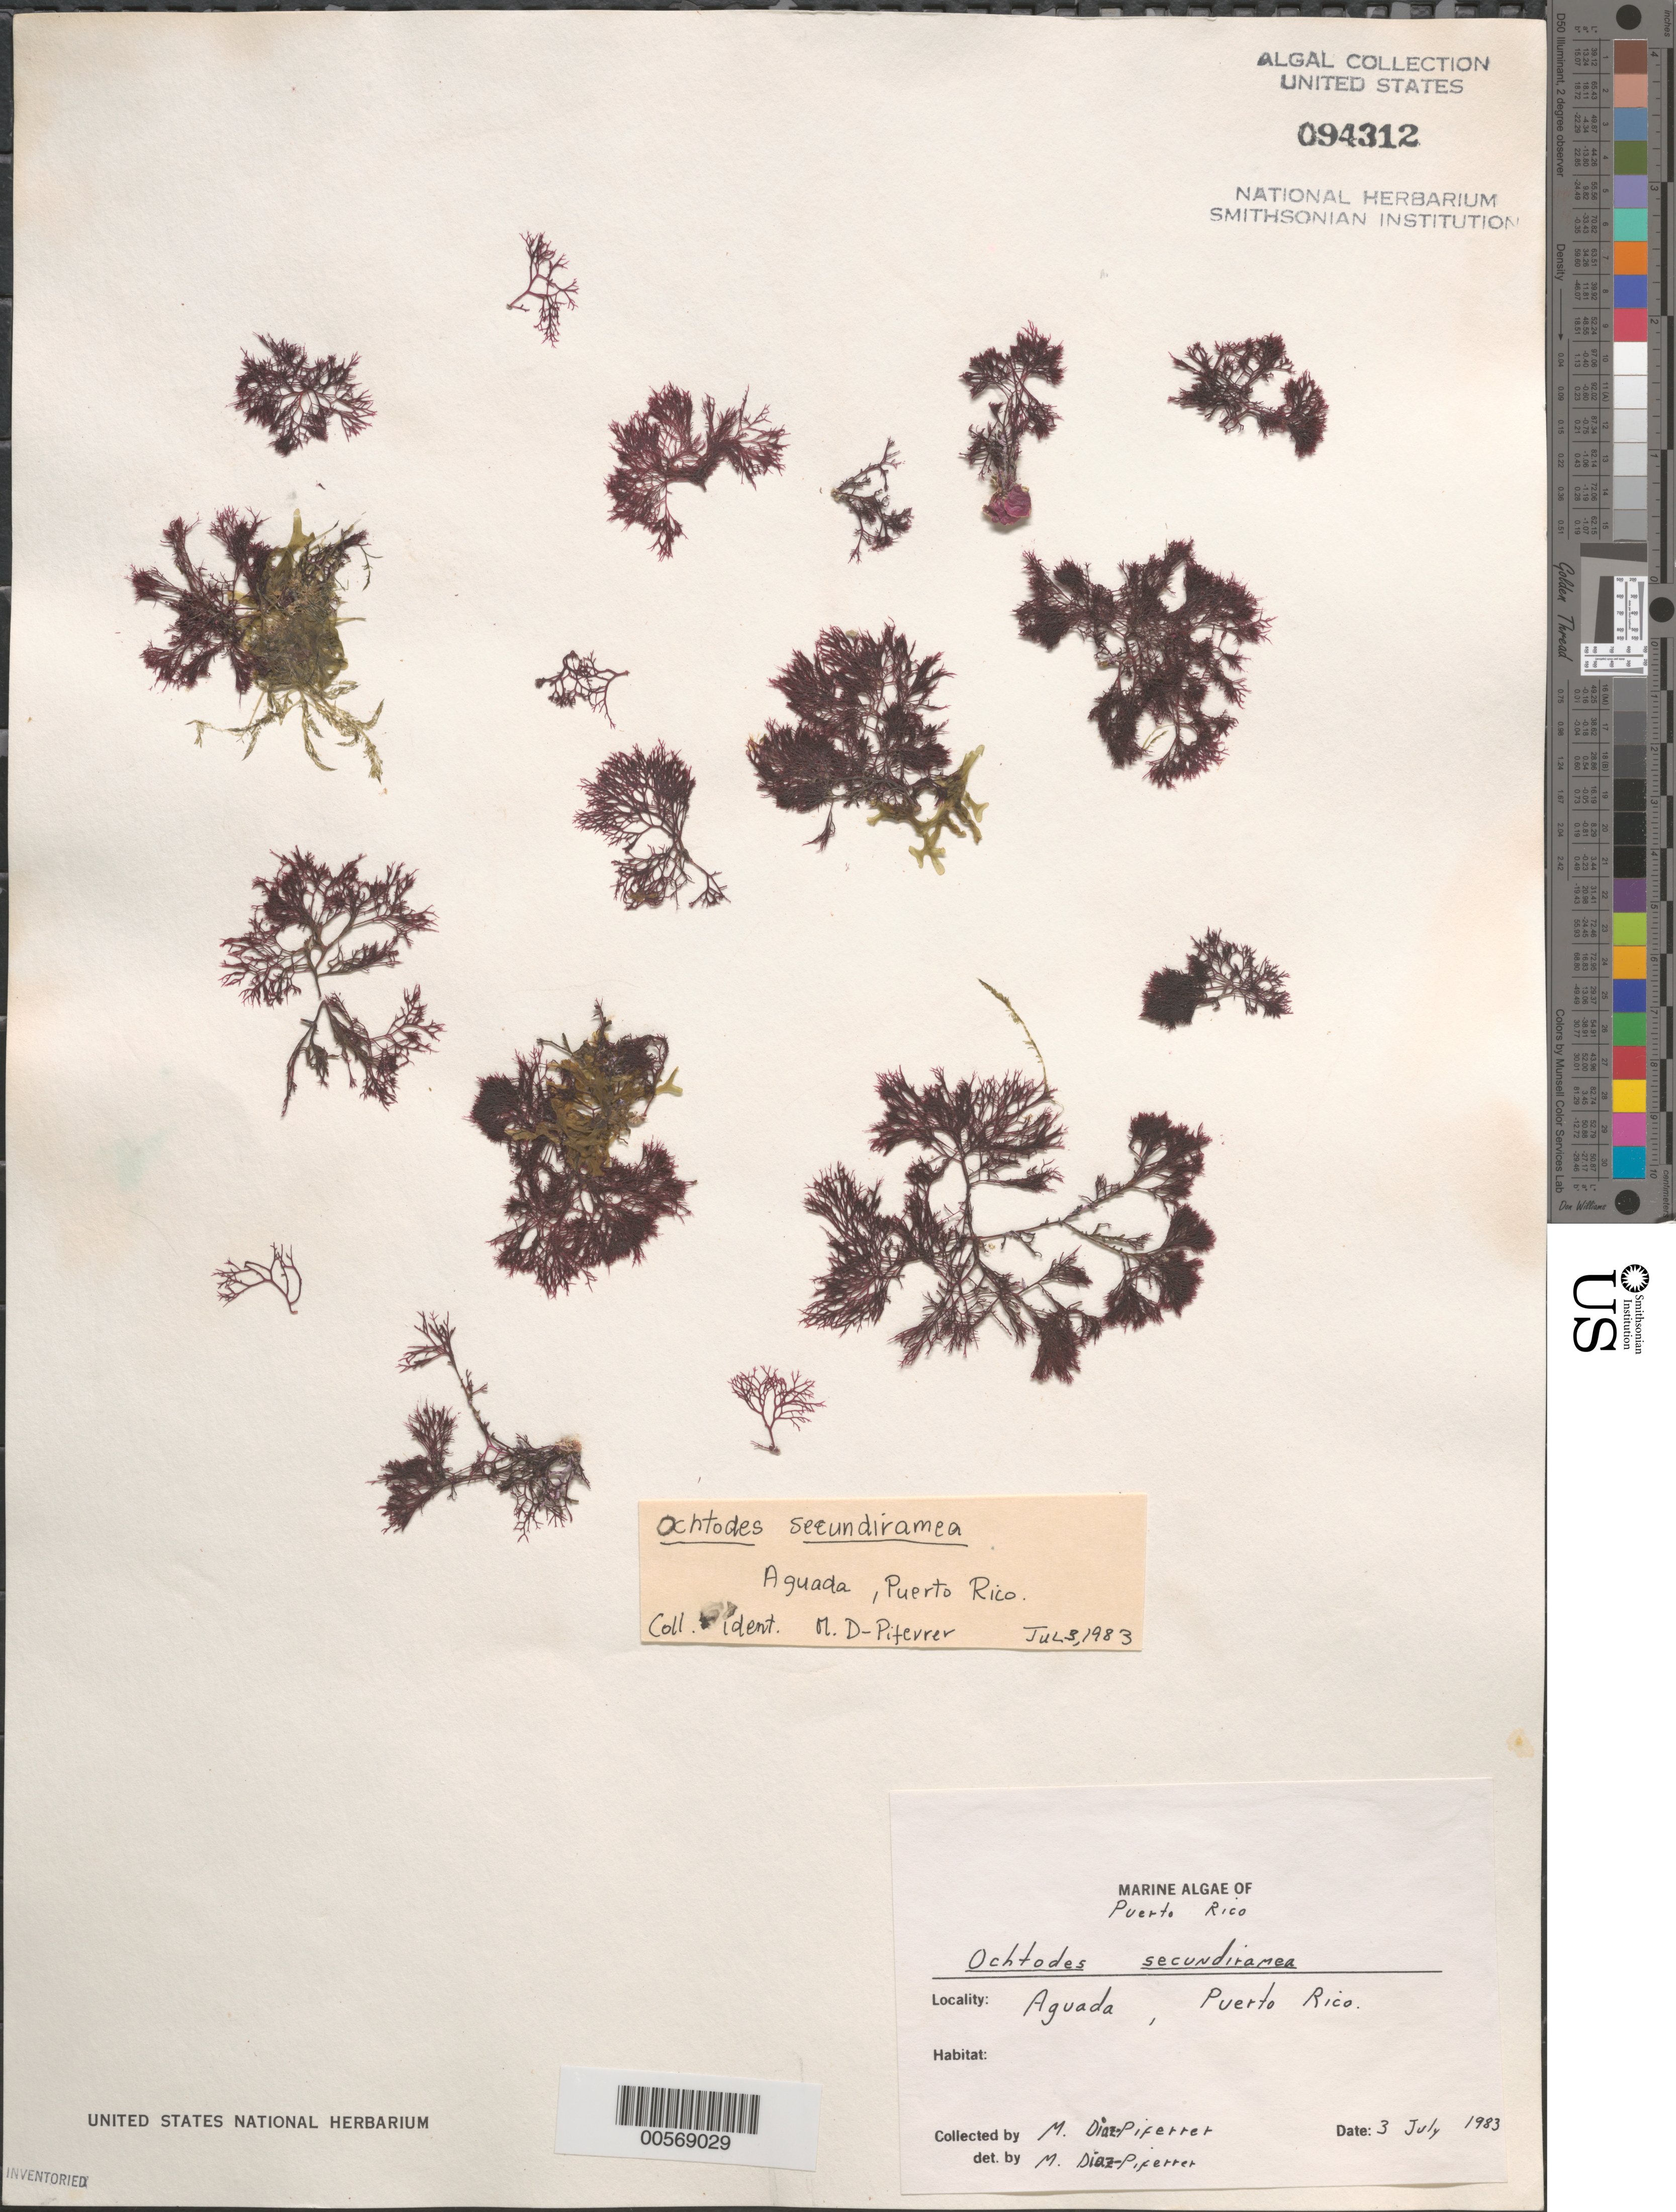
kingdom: Plantae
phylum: Rhodophyta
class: Florideophyceae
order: Gigartinales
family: Rhizophyllidaceae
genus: Ochtodes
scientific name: Ochtodes secundiramea, ined.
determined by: Diaz-Piferrer, M.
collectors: M. Diaz-Piferrer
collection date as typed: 03 Jul 1983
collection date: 1983-07-03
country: Puerto Rico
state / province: Aguada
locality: Aguada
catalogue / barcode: US 94312